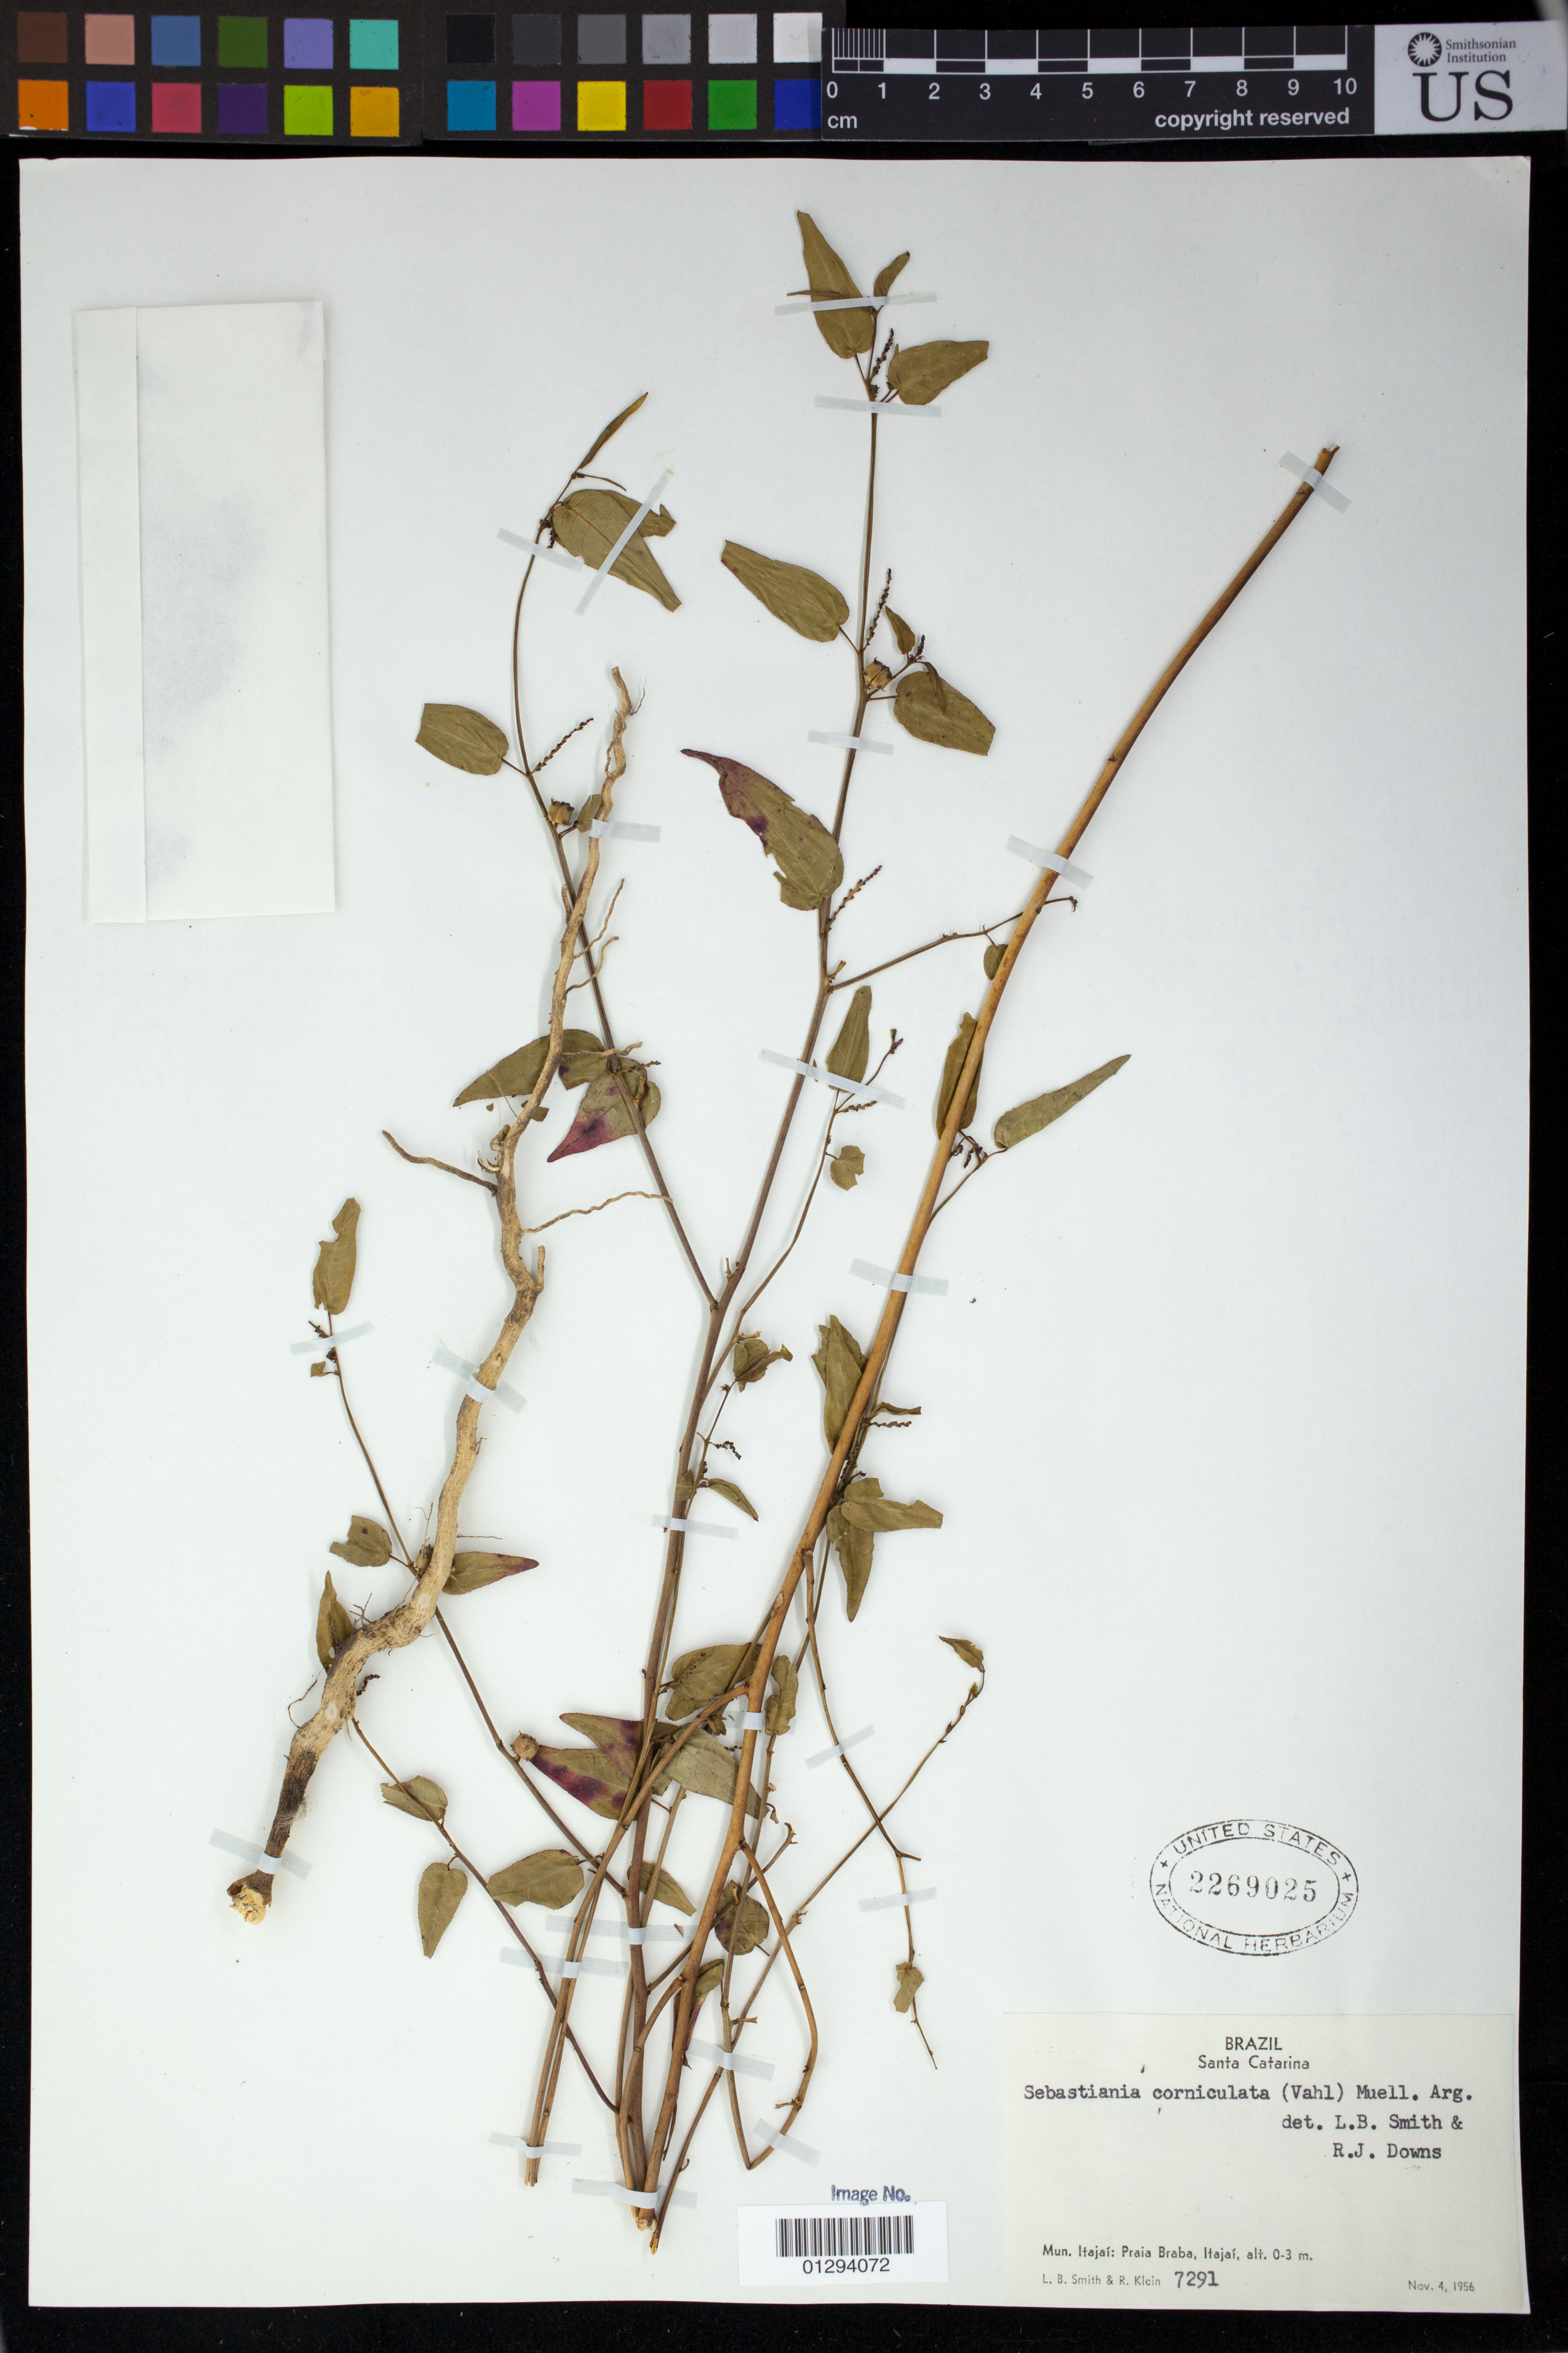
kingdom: Plantae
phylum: Tracheophyta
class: Magnoliopsida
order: Malpighiales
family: Euphorbiaceae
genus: Sebastiania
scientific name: Sebastiania corniculata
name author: (Vahl) Müll. Arg.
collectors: L. Smith & R. M. Klein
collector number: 7291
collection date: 1956-11-04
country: Brazil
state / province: Santa Catarina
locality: Mun. Itajai: Praia Braba, Itajai.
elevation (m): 0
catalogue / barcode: US 2269025